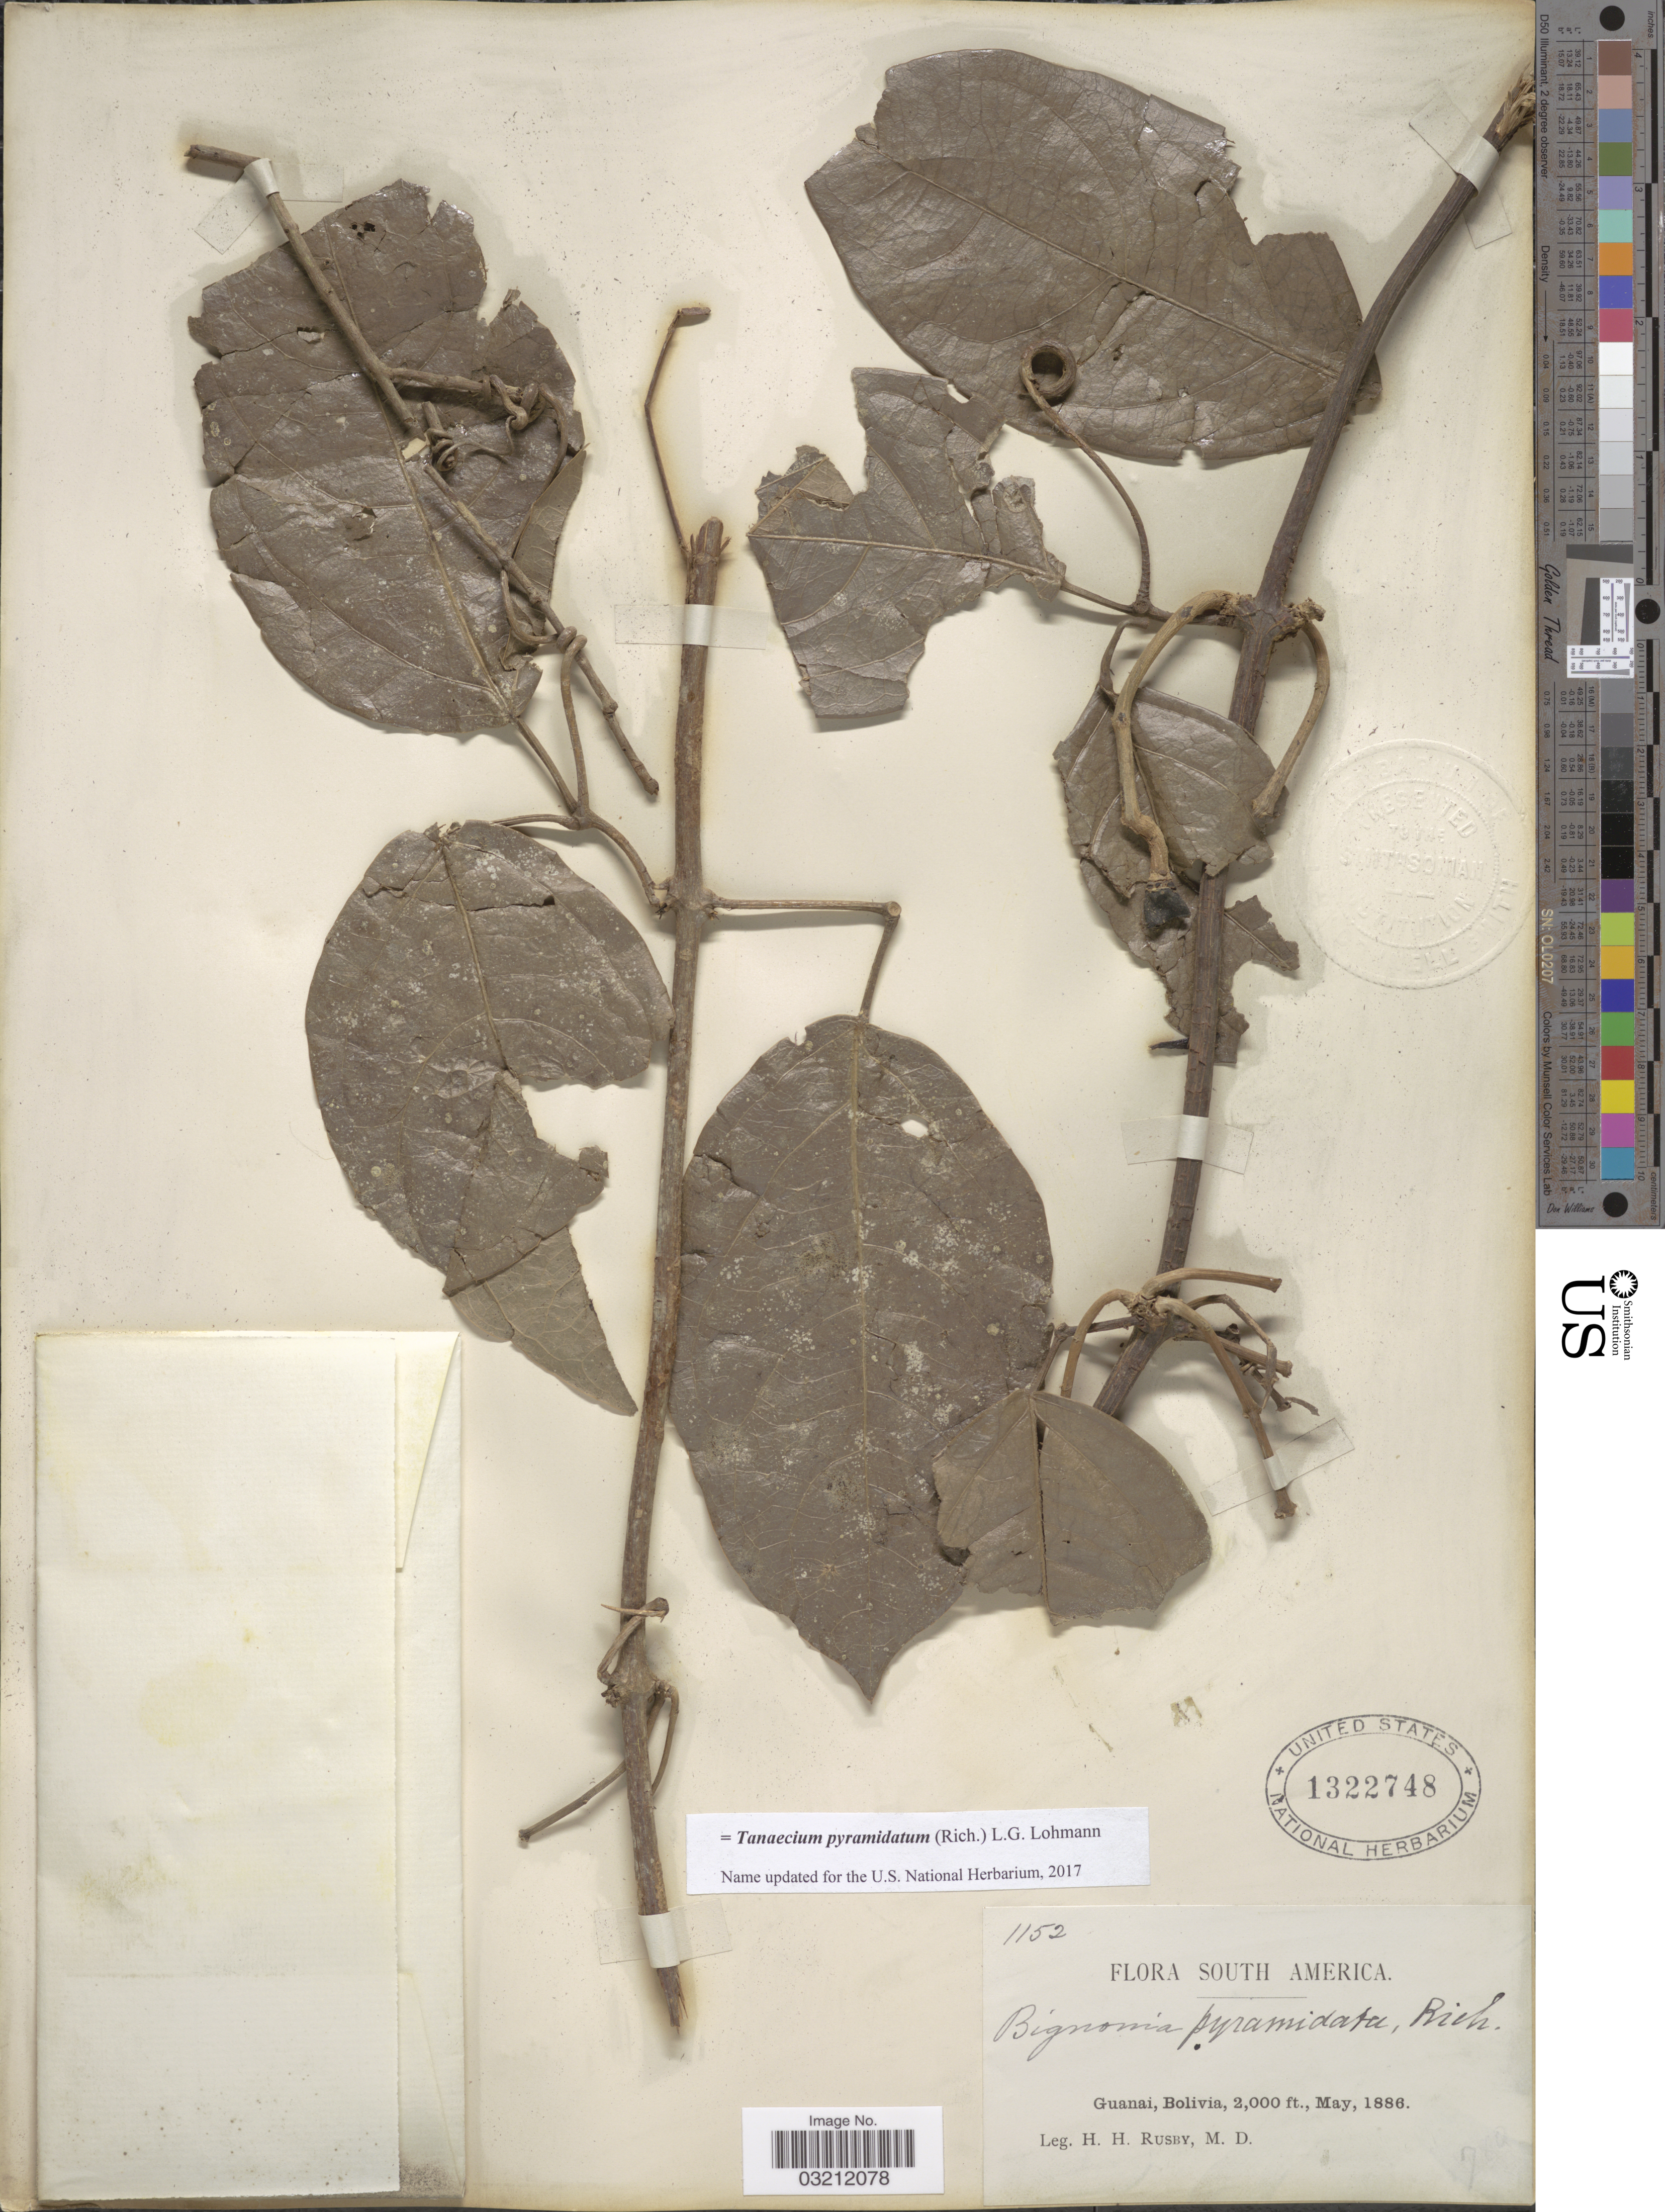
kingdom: Plantae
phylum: Tracheophyta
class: Magnoliopsida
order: Lamiales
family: Bignoniaceae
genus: Adenocalymma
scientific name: Adenocalymma impressum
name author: (Rusby) Sandwith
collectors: H. H. Rusby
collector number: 1152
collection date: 1886-05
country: Bolivia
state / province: La Páz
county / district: Larecaja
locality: Guanay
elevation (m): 610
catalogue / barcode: US 1322748